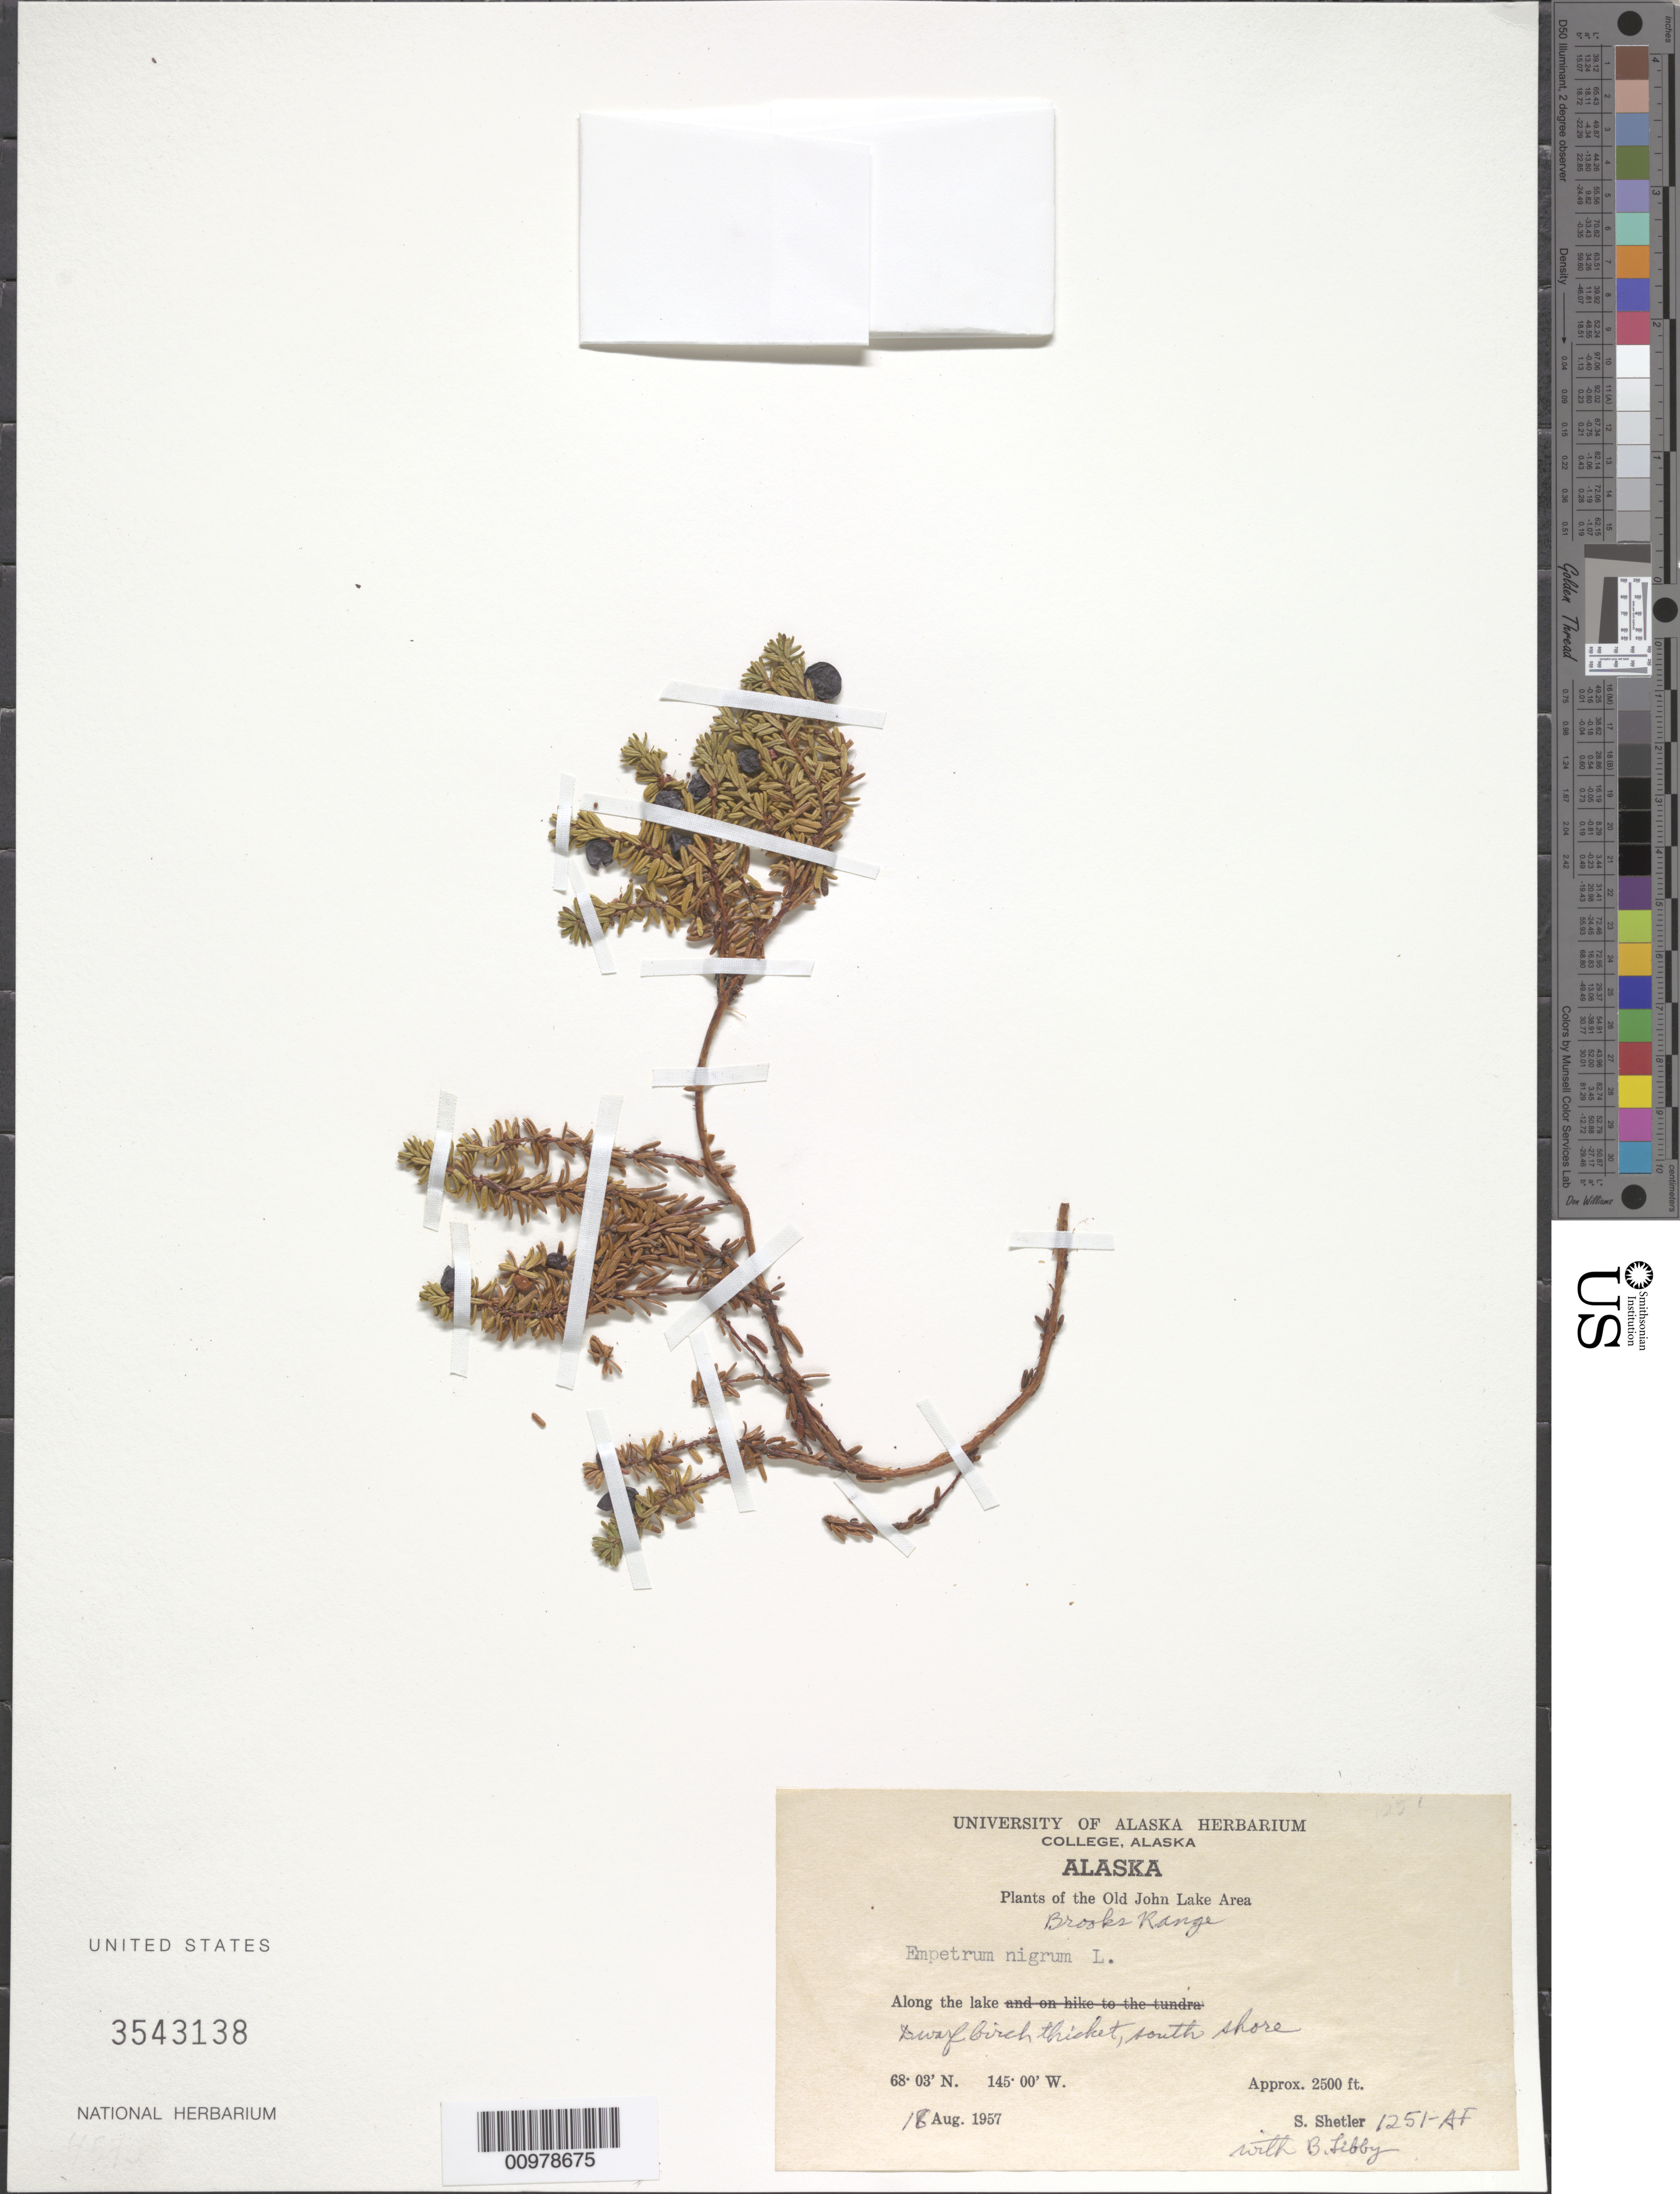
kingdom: Plantae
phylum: Tracheophyta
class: Magnoliopsida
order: Ericales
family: Ericaceae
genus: Empetrum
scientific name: Empetrum nigrum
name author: L.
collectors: S. Shetler & B. Libby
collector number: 1251-AF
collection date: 1957-08-18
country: United States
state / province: Alaska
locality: The Old John Lake Area. Brooks Range. South shore.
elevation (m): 762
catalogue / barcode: US 3543138